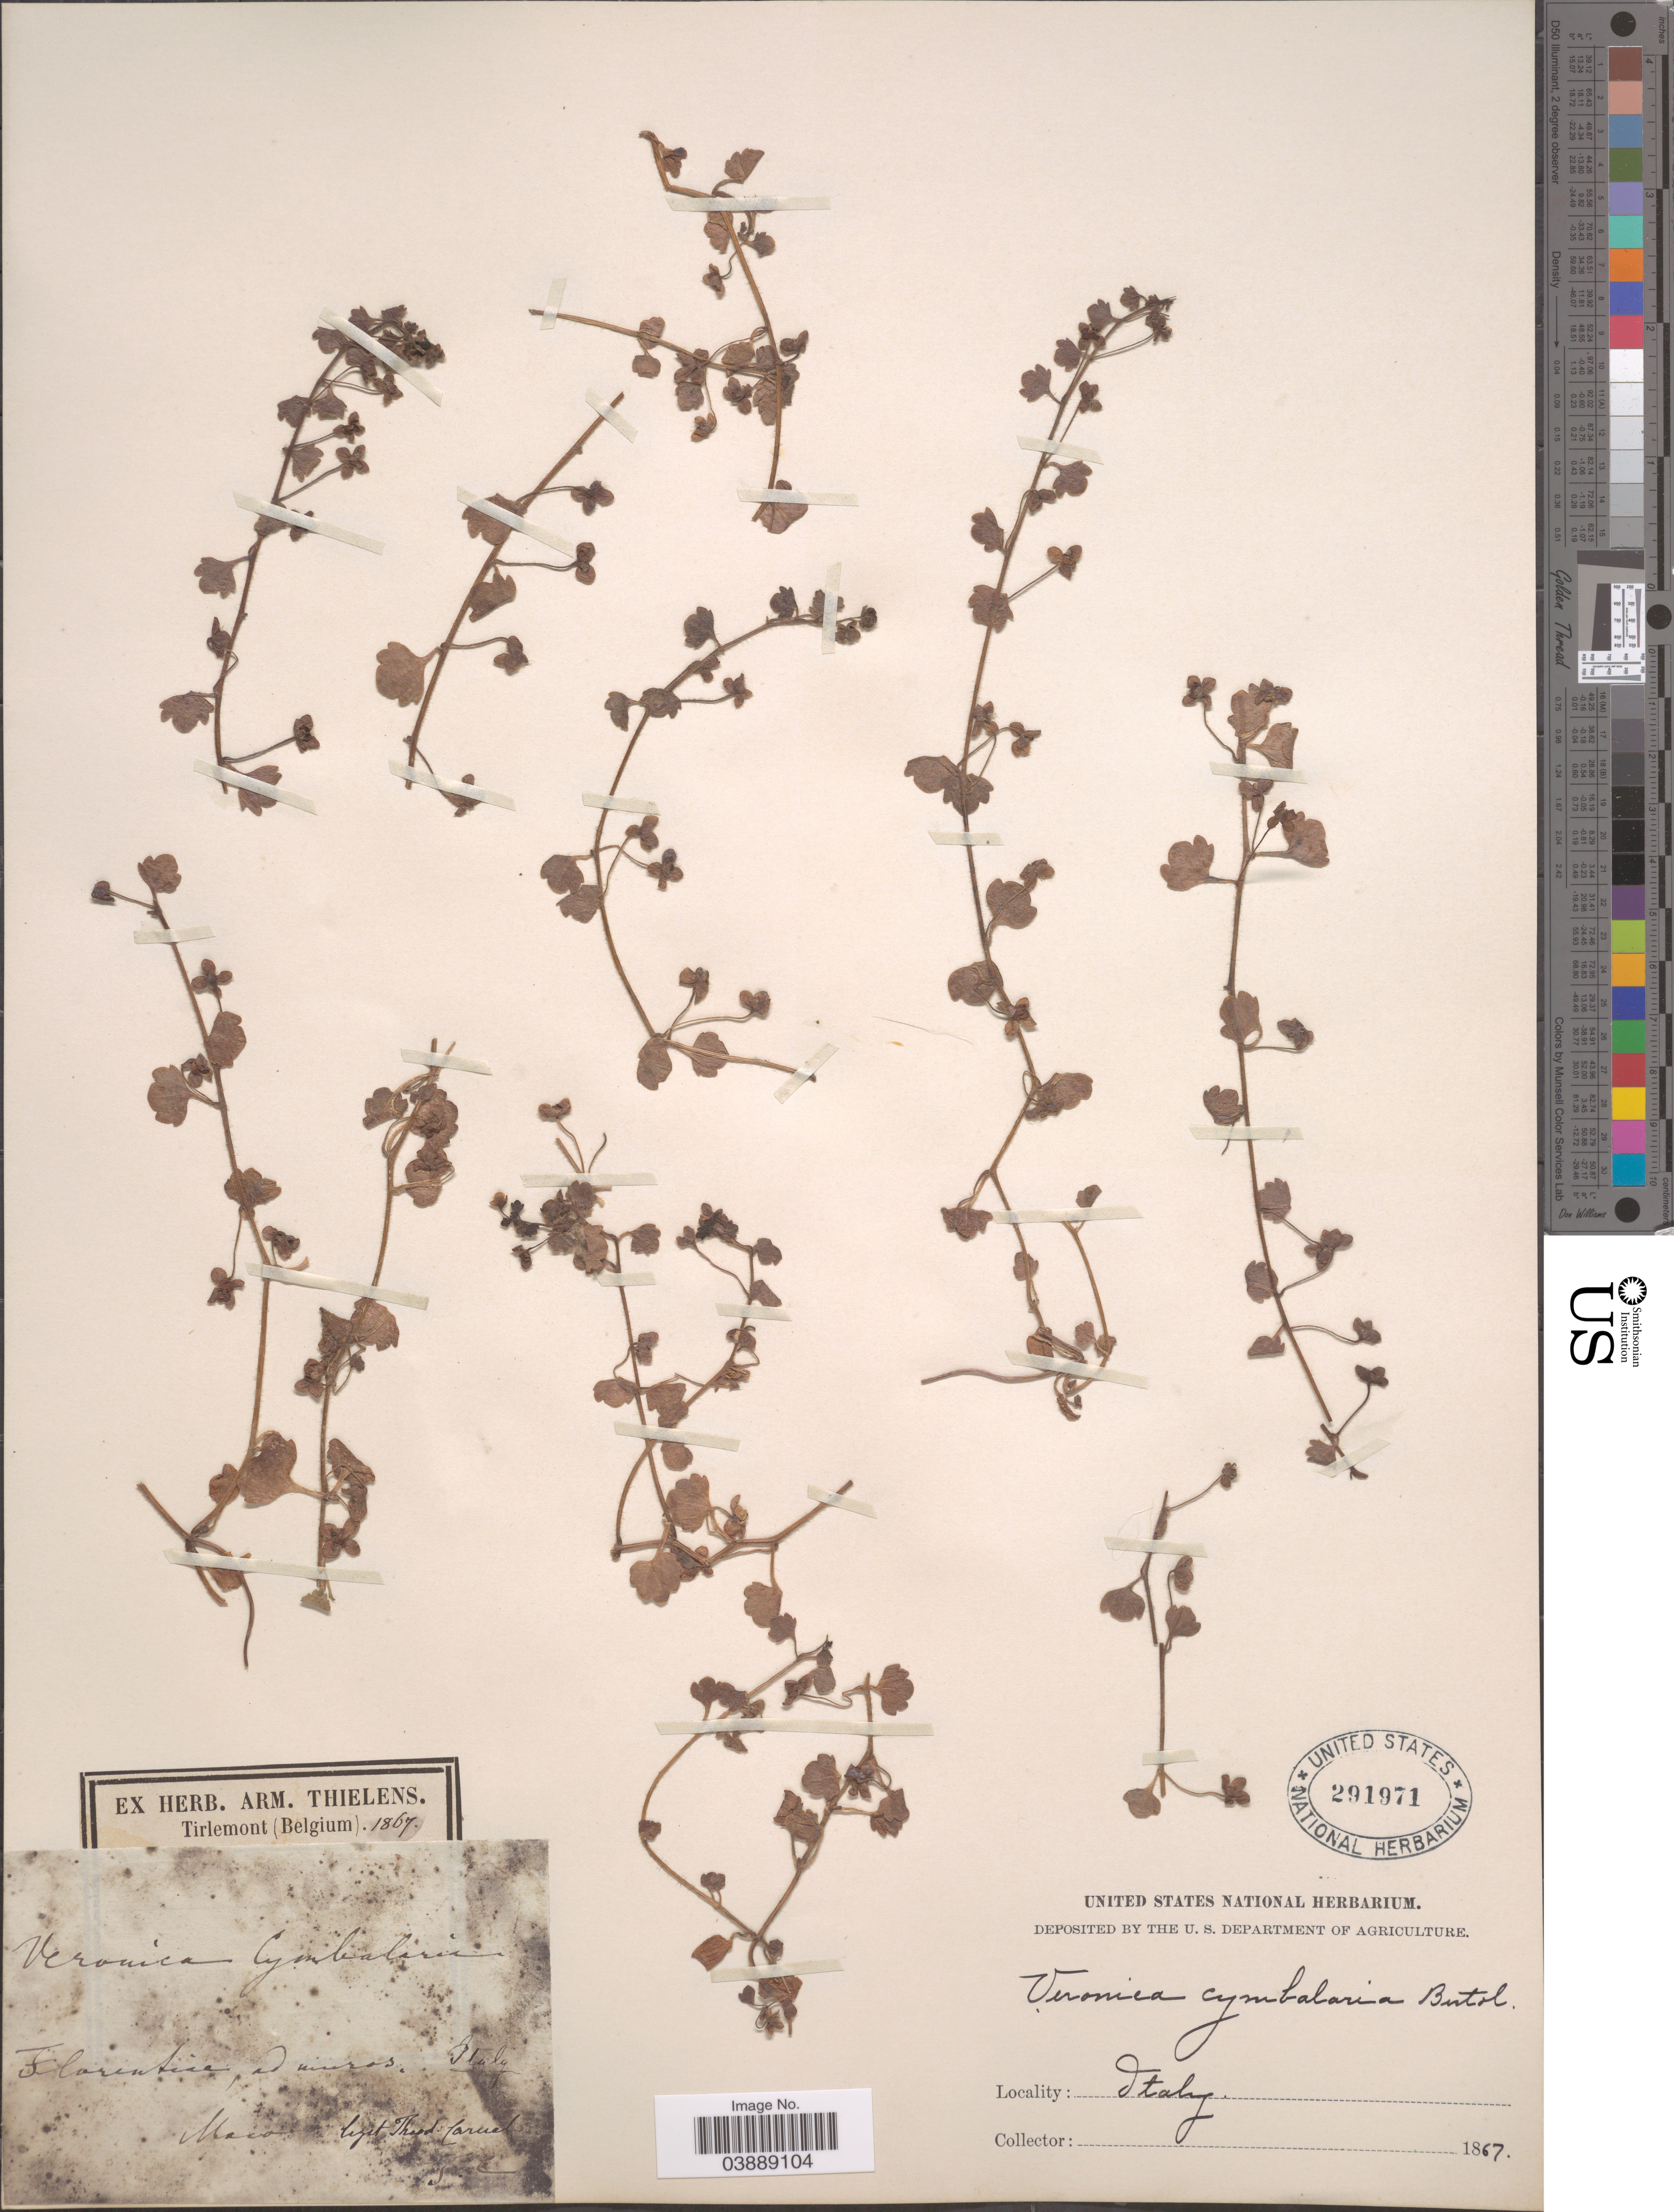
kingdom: Plantae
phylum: Tracheophyta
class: Magnoliopsida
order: Lamiales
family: Plantaginaceae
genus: Veronica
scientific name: Veronica cymbalaria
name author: M. Bodard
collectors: T. Caruel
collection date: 1867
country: Italy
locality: Florentica, ad muros. Massa.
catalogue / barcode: US 291971